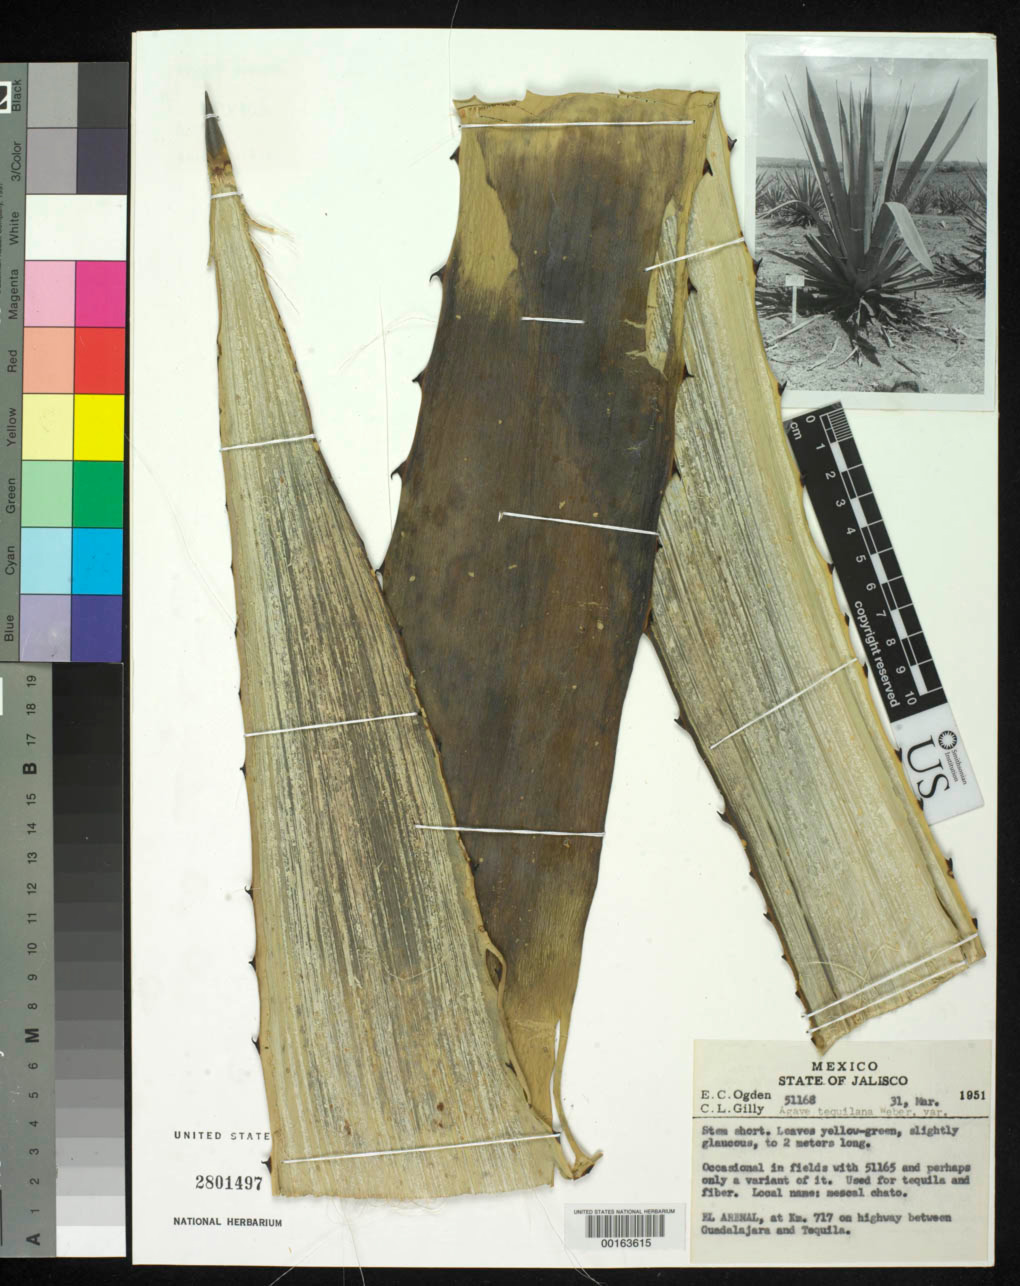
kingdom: Plantae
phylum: Tracheophyta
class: Liliopsida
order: Asparagales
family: Asparagaceae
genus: Agave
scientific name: Agave tequilana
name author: F.A.C. Weber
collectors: E. C. Ogden & C. Gilly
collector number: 51168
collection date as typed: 31 Mar 1951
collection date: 1951-03-31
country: Mexico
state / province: Jalisco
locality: El Arenal at km 717 on highway between Guadalajara and Tequila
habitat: Occasional in fields w/ 51165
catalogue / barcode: US 2801497